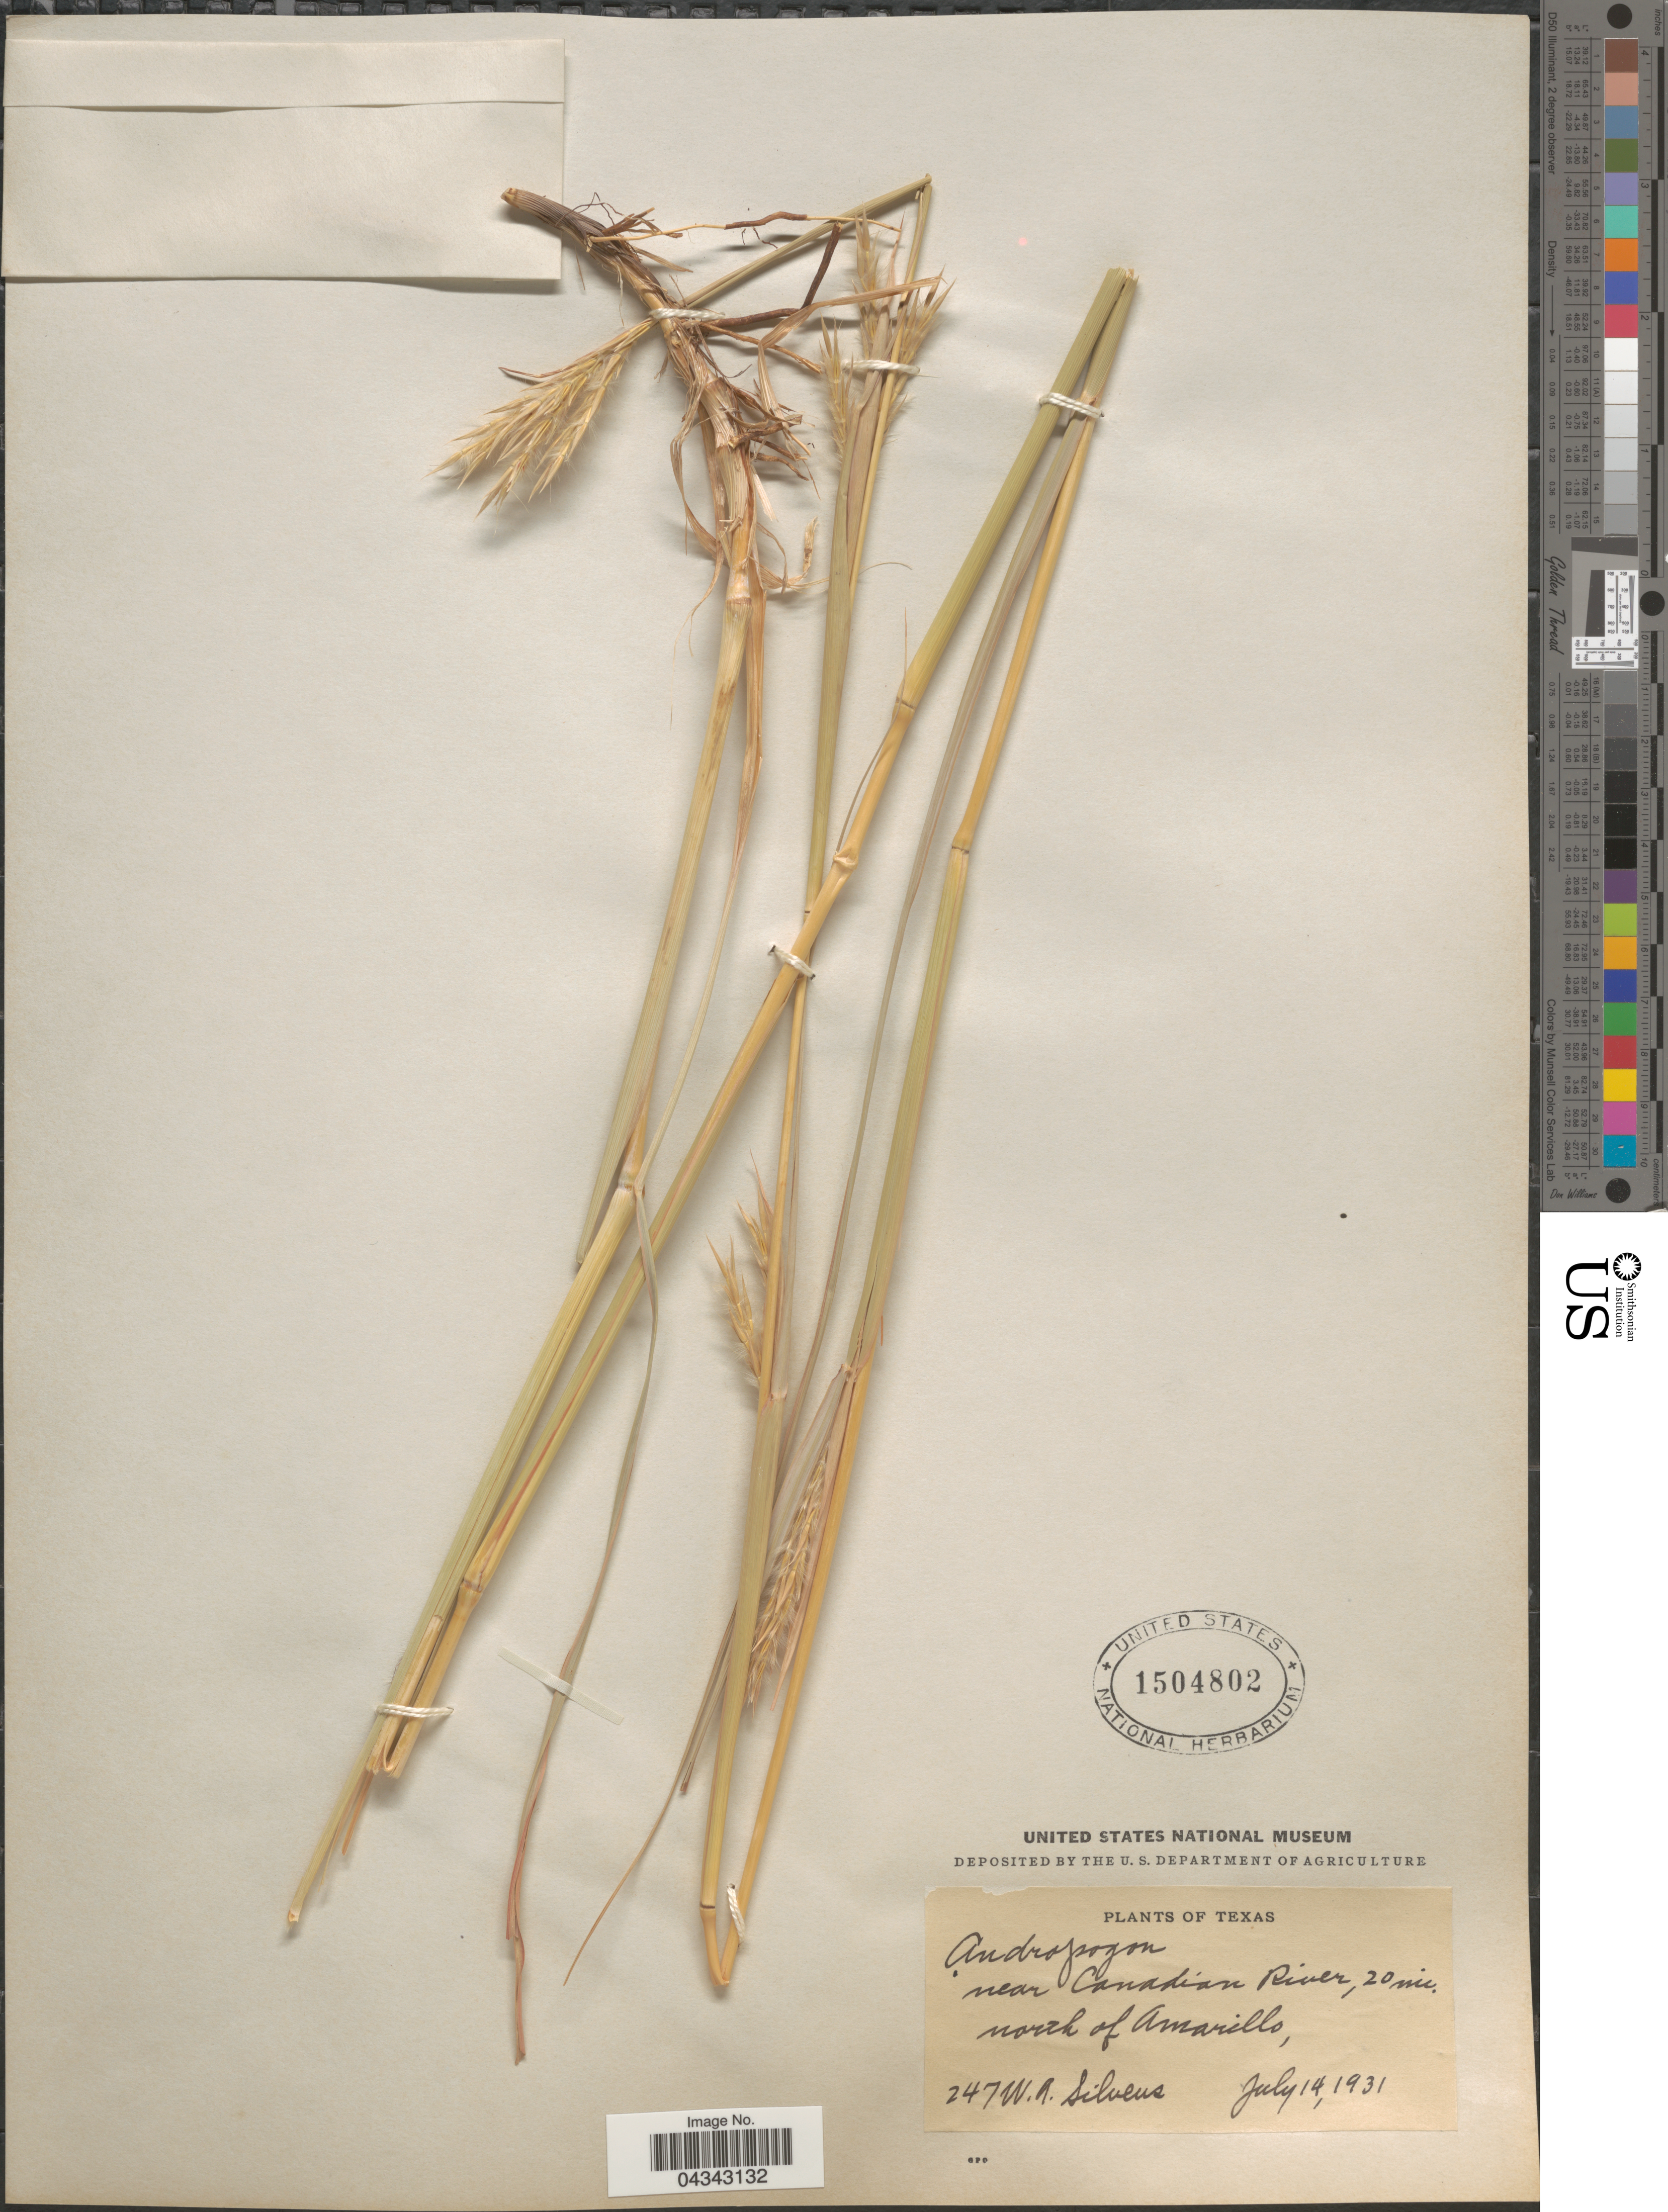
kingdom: Plantae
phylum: Tracheophyta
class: Liliopsida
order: Poales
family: Poaceae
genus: Andropogon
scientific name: Andropogon gerardii subsp. hallii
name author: (Hack.) Wipff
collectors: W. Silveus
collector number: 247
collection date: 1931-07-14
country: United States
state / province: Texas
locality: Near Canadian River, 20 mi. north of Amarillo.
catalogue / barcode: US 1504802